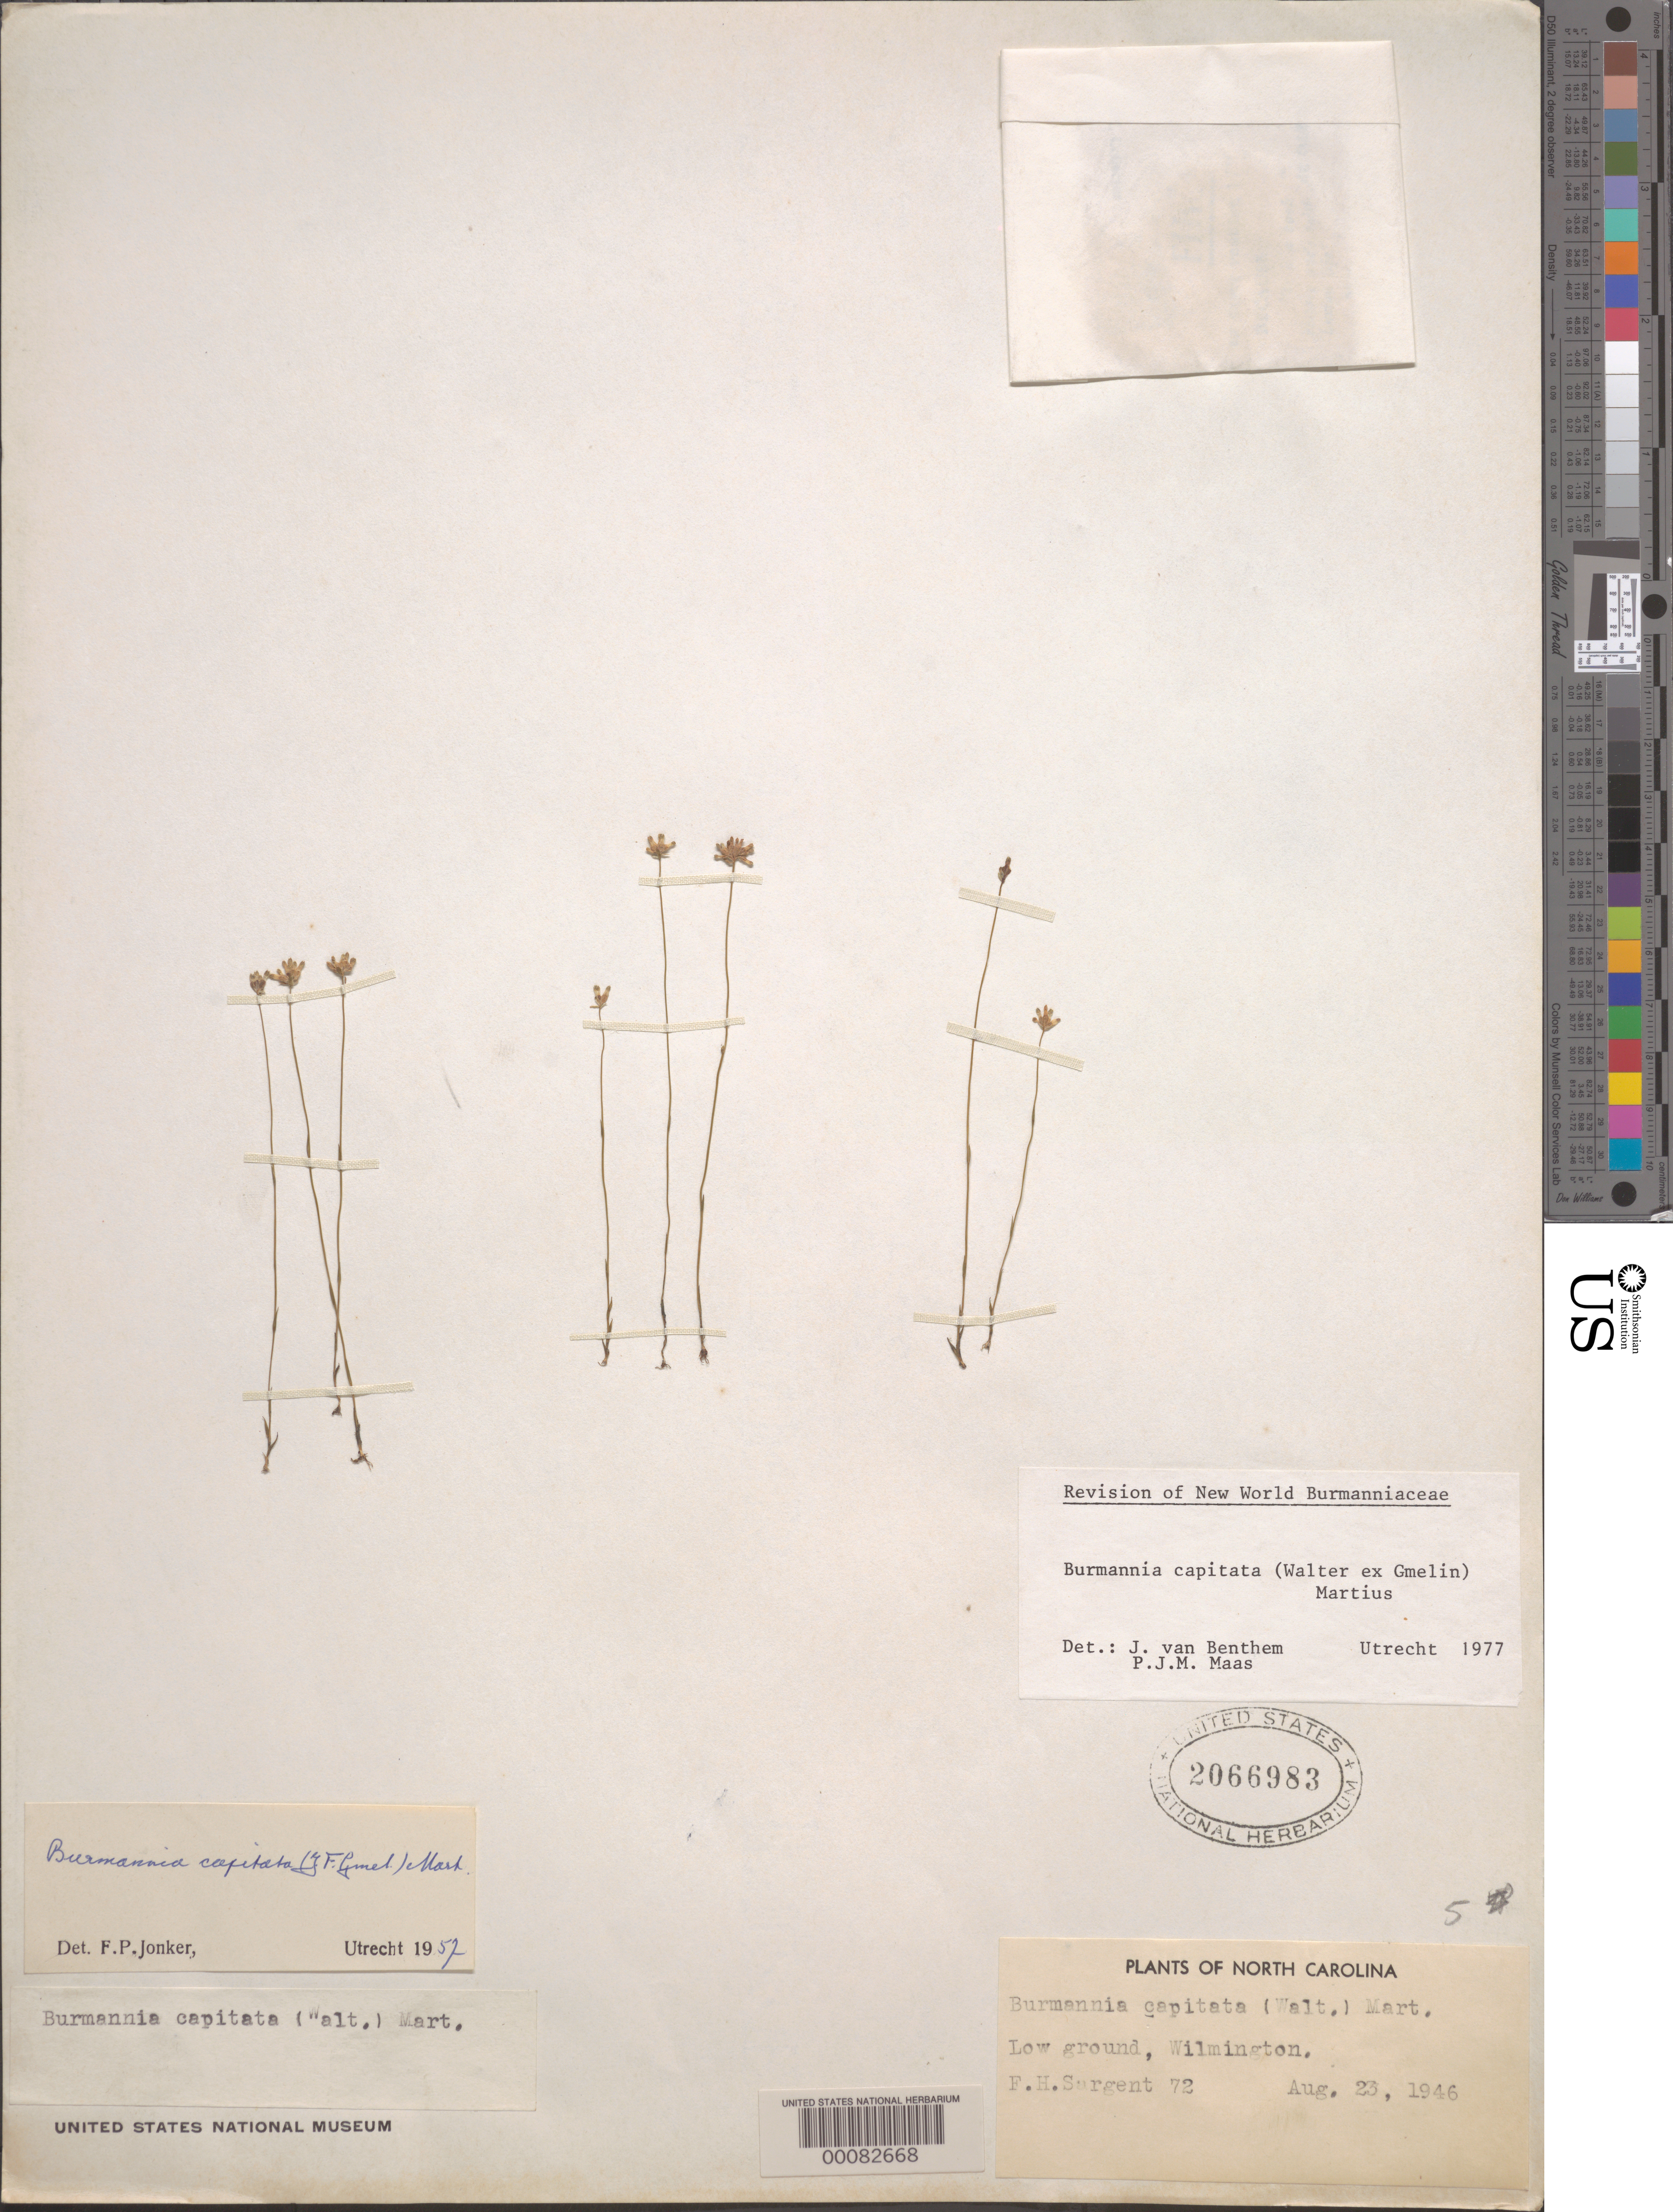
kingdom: Plantae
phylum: Tracheophyta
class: Liliopsida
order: Dioscoreales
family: Burmanniaceae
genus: Burmannia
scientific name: Burmannia capitata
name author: (Walter ex J.F. Gmel.) Mart.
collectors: F. H. Sargent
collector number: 72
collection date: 1946-08-23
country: United States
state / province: North Carolina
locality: Wilmington.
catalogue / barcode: US 2066983